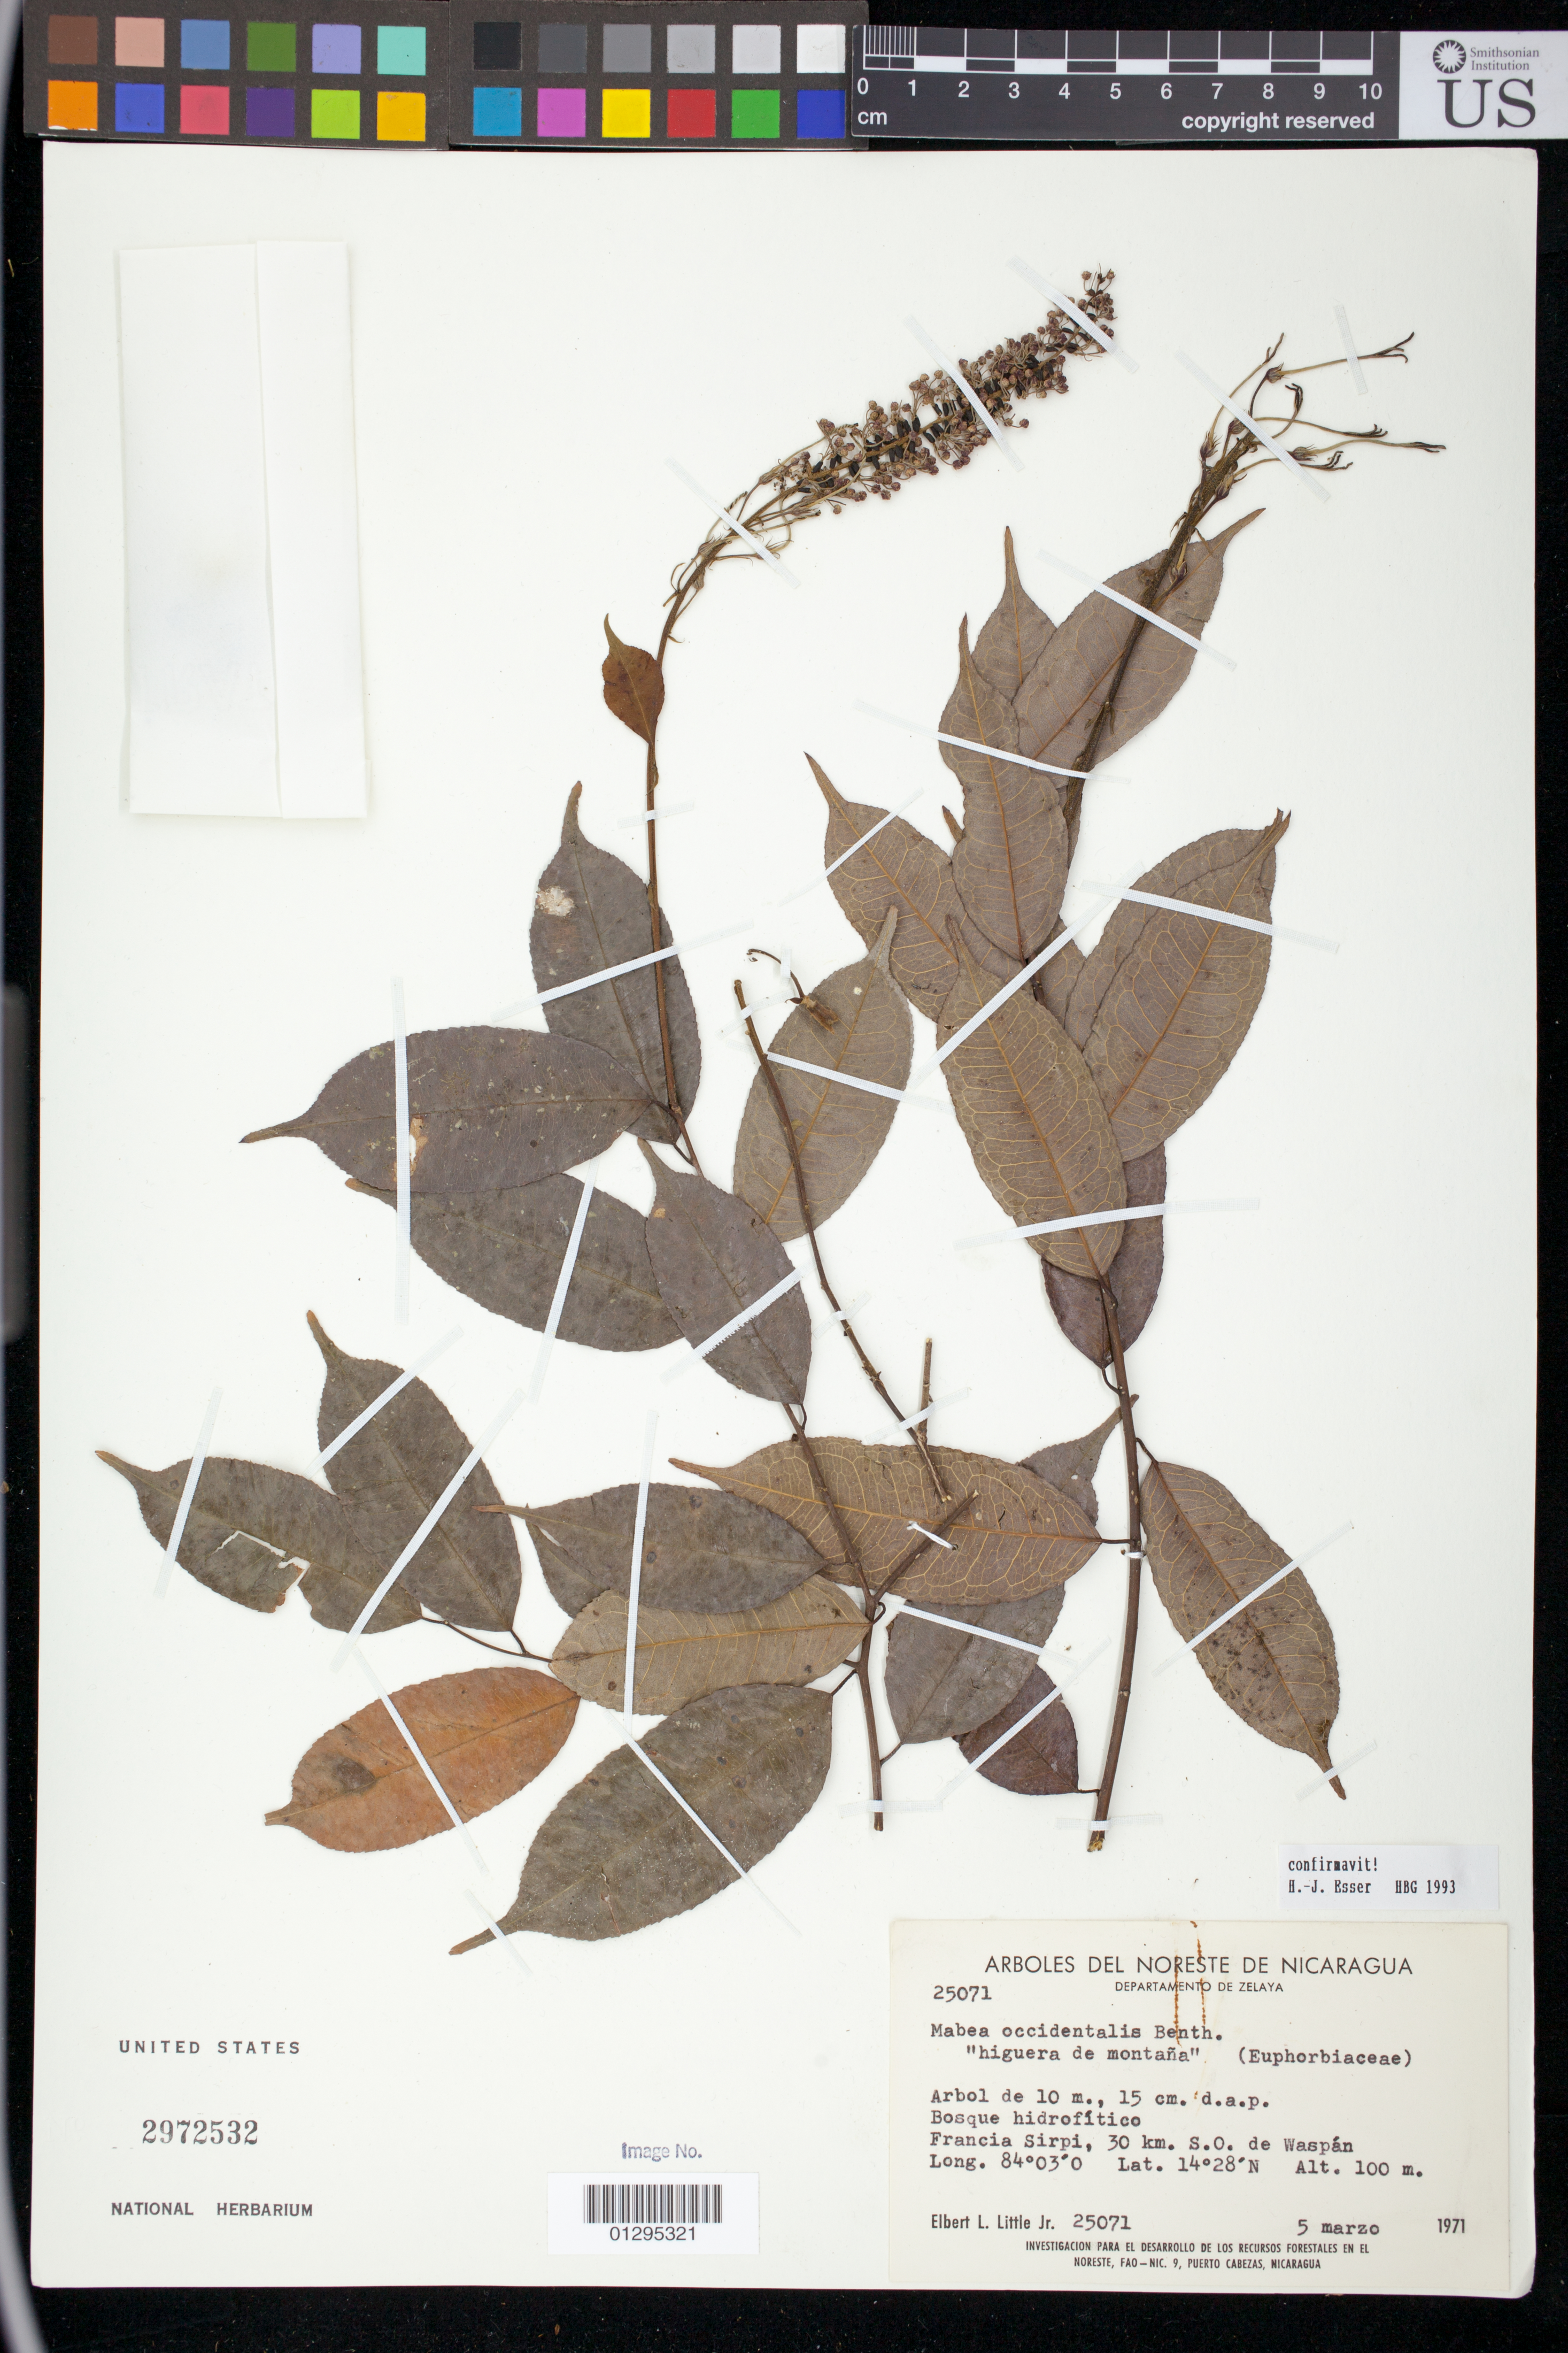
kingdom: Plantae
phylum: Tracheophyta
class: Magnoliopsida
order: Malpighiales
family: Euphorbiaceae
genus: Mabea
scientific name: Mabea occidentalis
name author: Benth.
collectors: E. L. Little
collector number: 25071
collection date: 1971-03-05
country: Nicaragua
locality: Departmento de Zelaya.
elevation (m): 100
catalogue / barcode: US 2972532